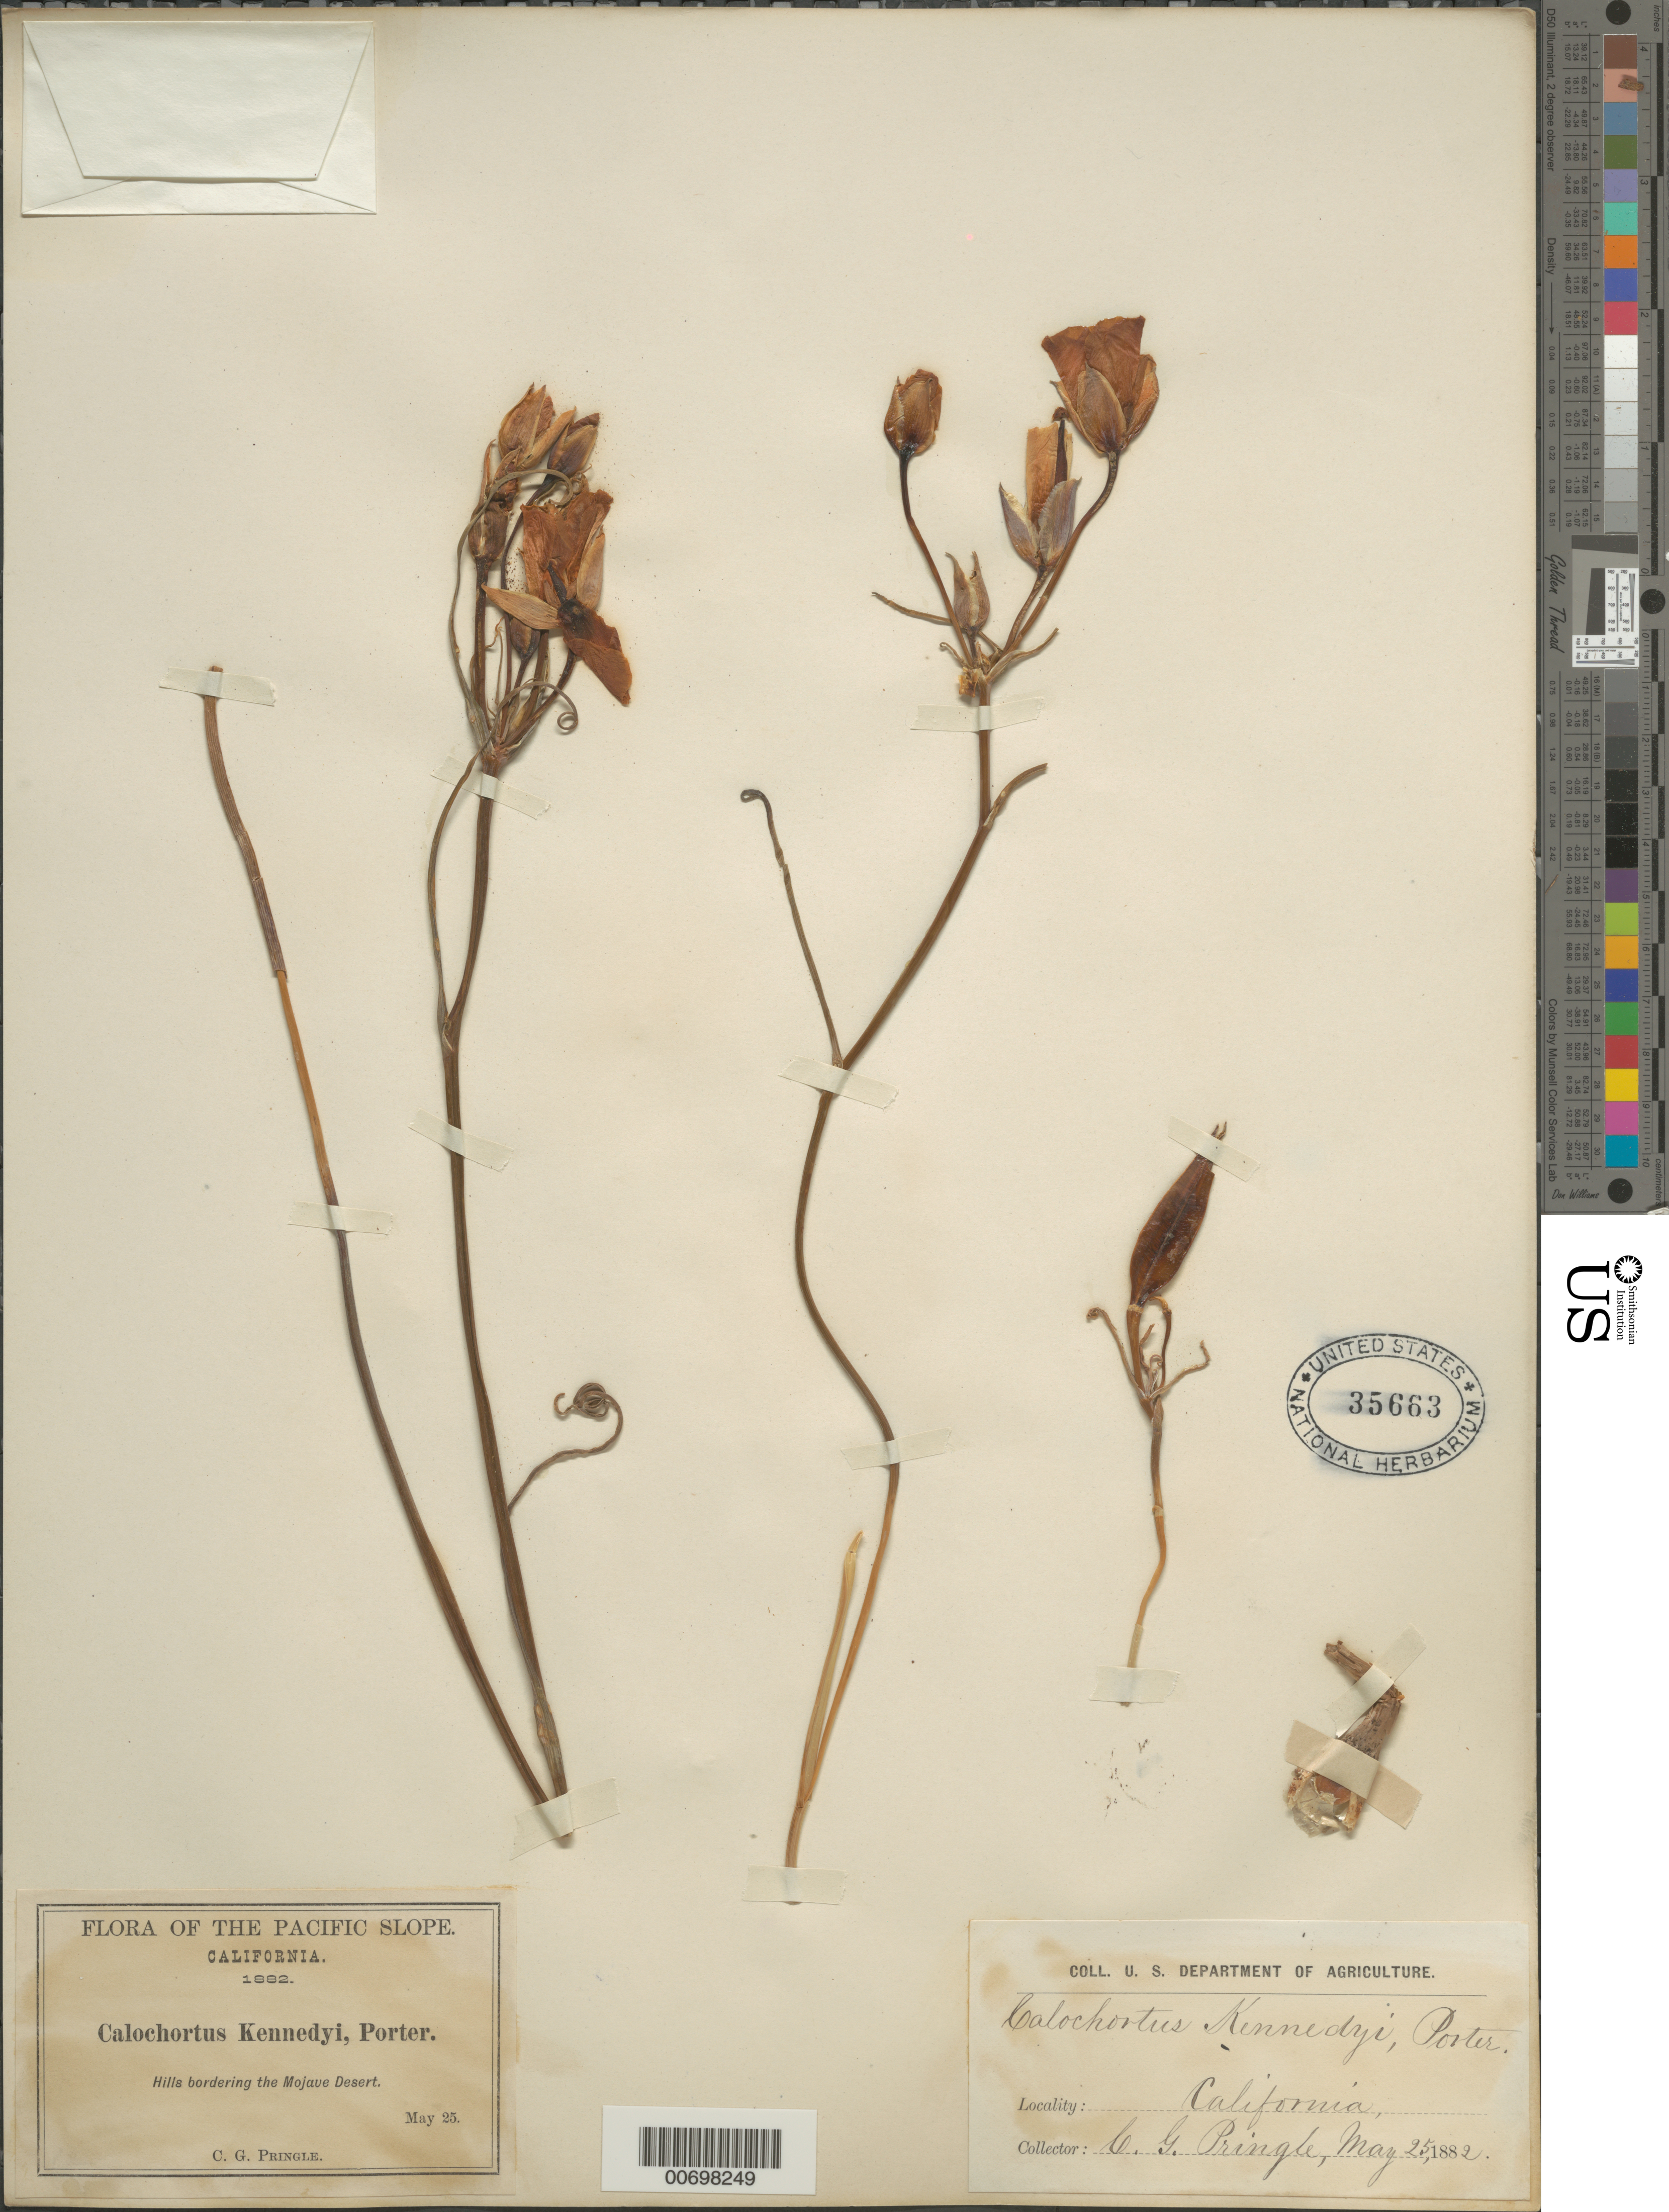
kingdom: Plantae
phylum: Tracheophyta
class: Liliopsida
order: Liliales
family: Liliaceae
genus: Calochortus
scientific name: Calochortus kennedyi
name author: Porter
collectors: C. G. Pringle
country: United States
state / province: California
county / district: San Bernardino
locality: Hills bordering the Mojave Desert.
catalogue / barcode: US 35663